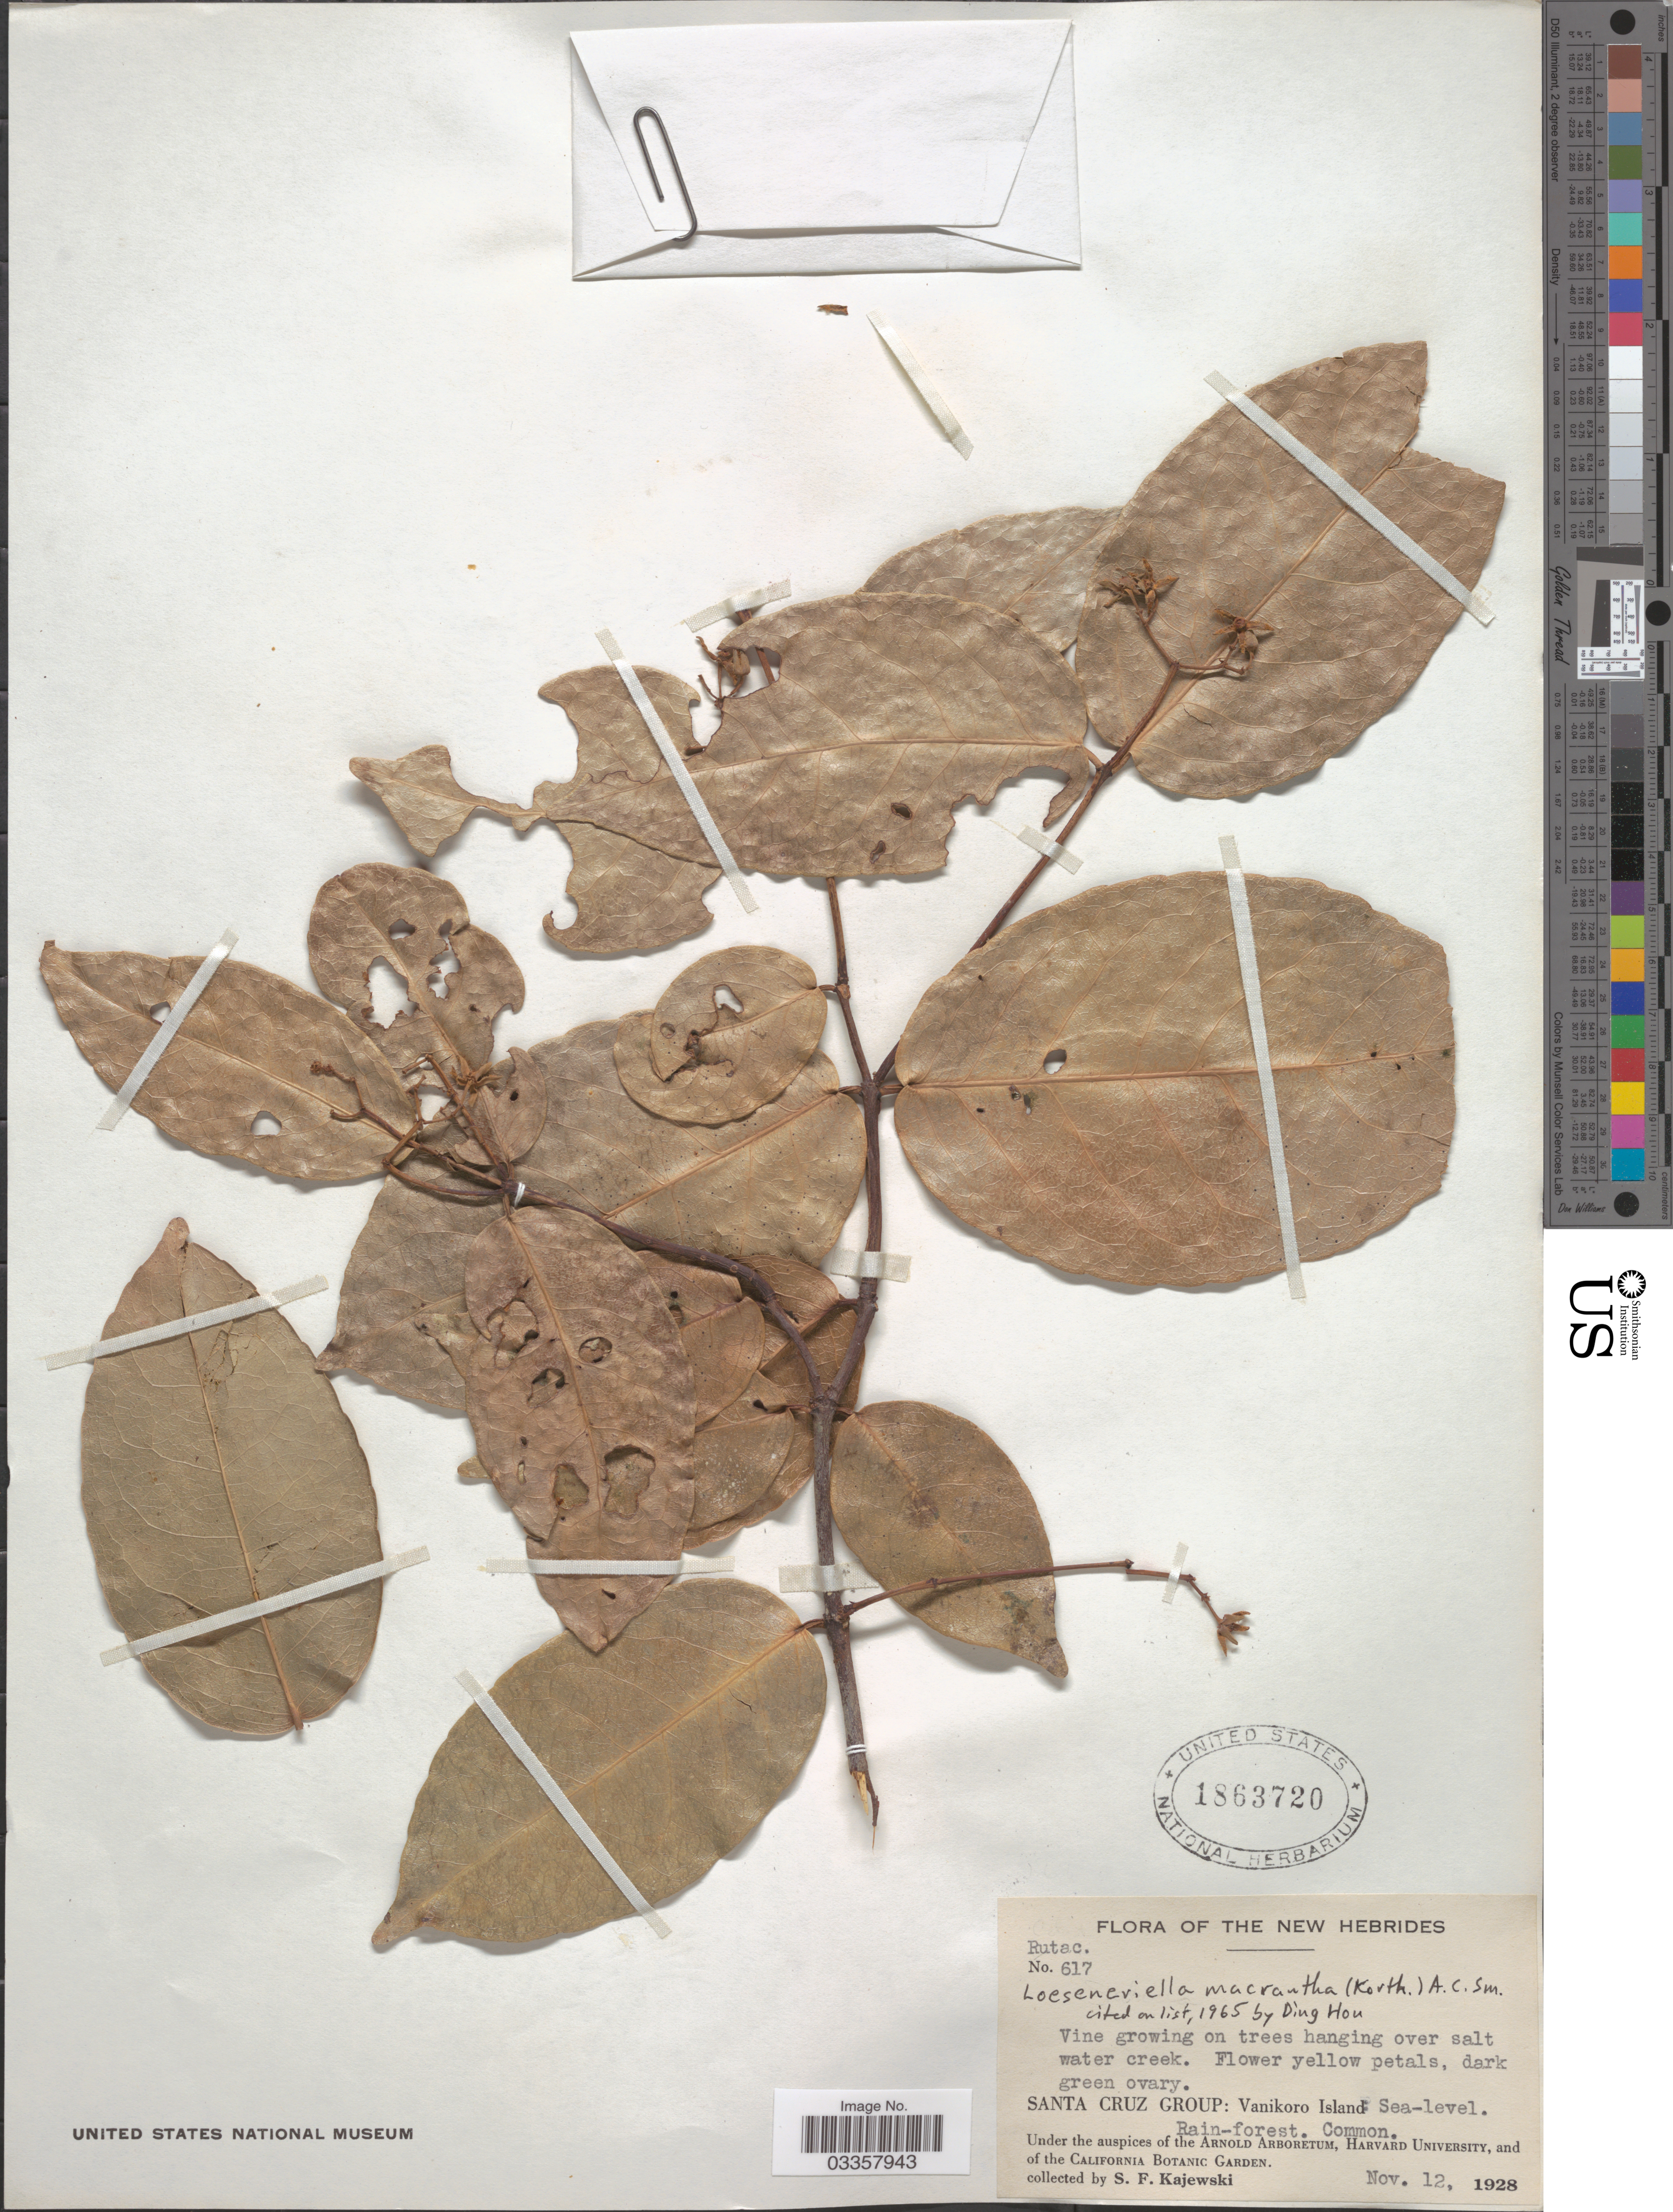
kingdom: Plantae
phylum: Tracheophyta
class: Magnoliopsida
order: Celastrales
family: Celastraceae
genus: Loeseneriella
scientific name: Loeseneriella macrantha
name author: (Korth.) A.C. Sm.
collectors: S. Kajewski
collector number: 617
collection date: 1928-11-12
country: Solomon Islands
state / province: Santa Cruz Is.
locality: The New Hebrides. Santa Cruz Group: Vanikoro Island.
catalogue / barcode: US 1863720